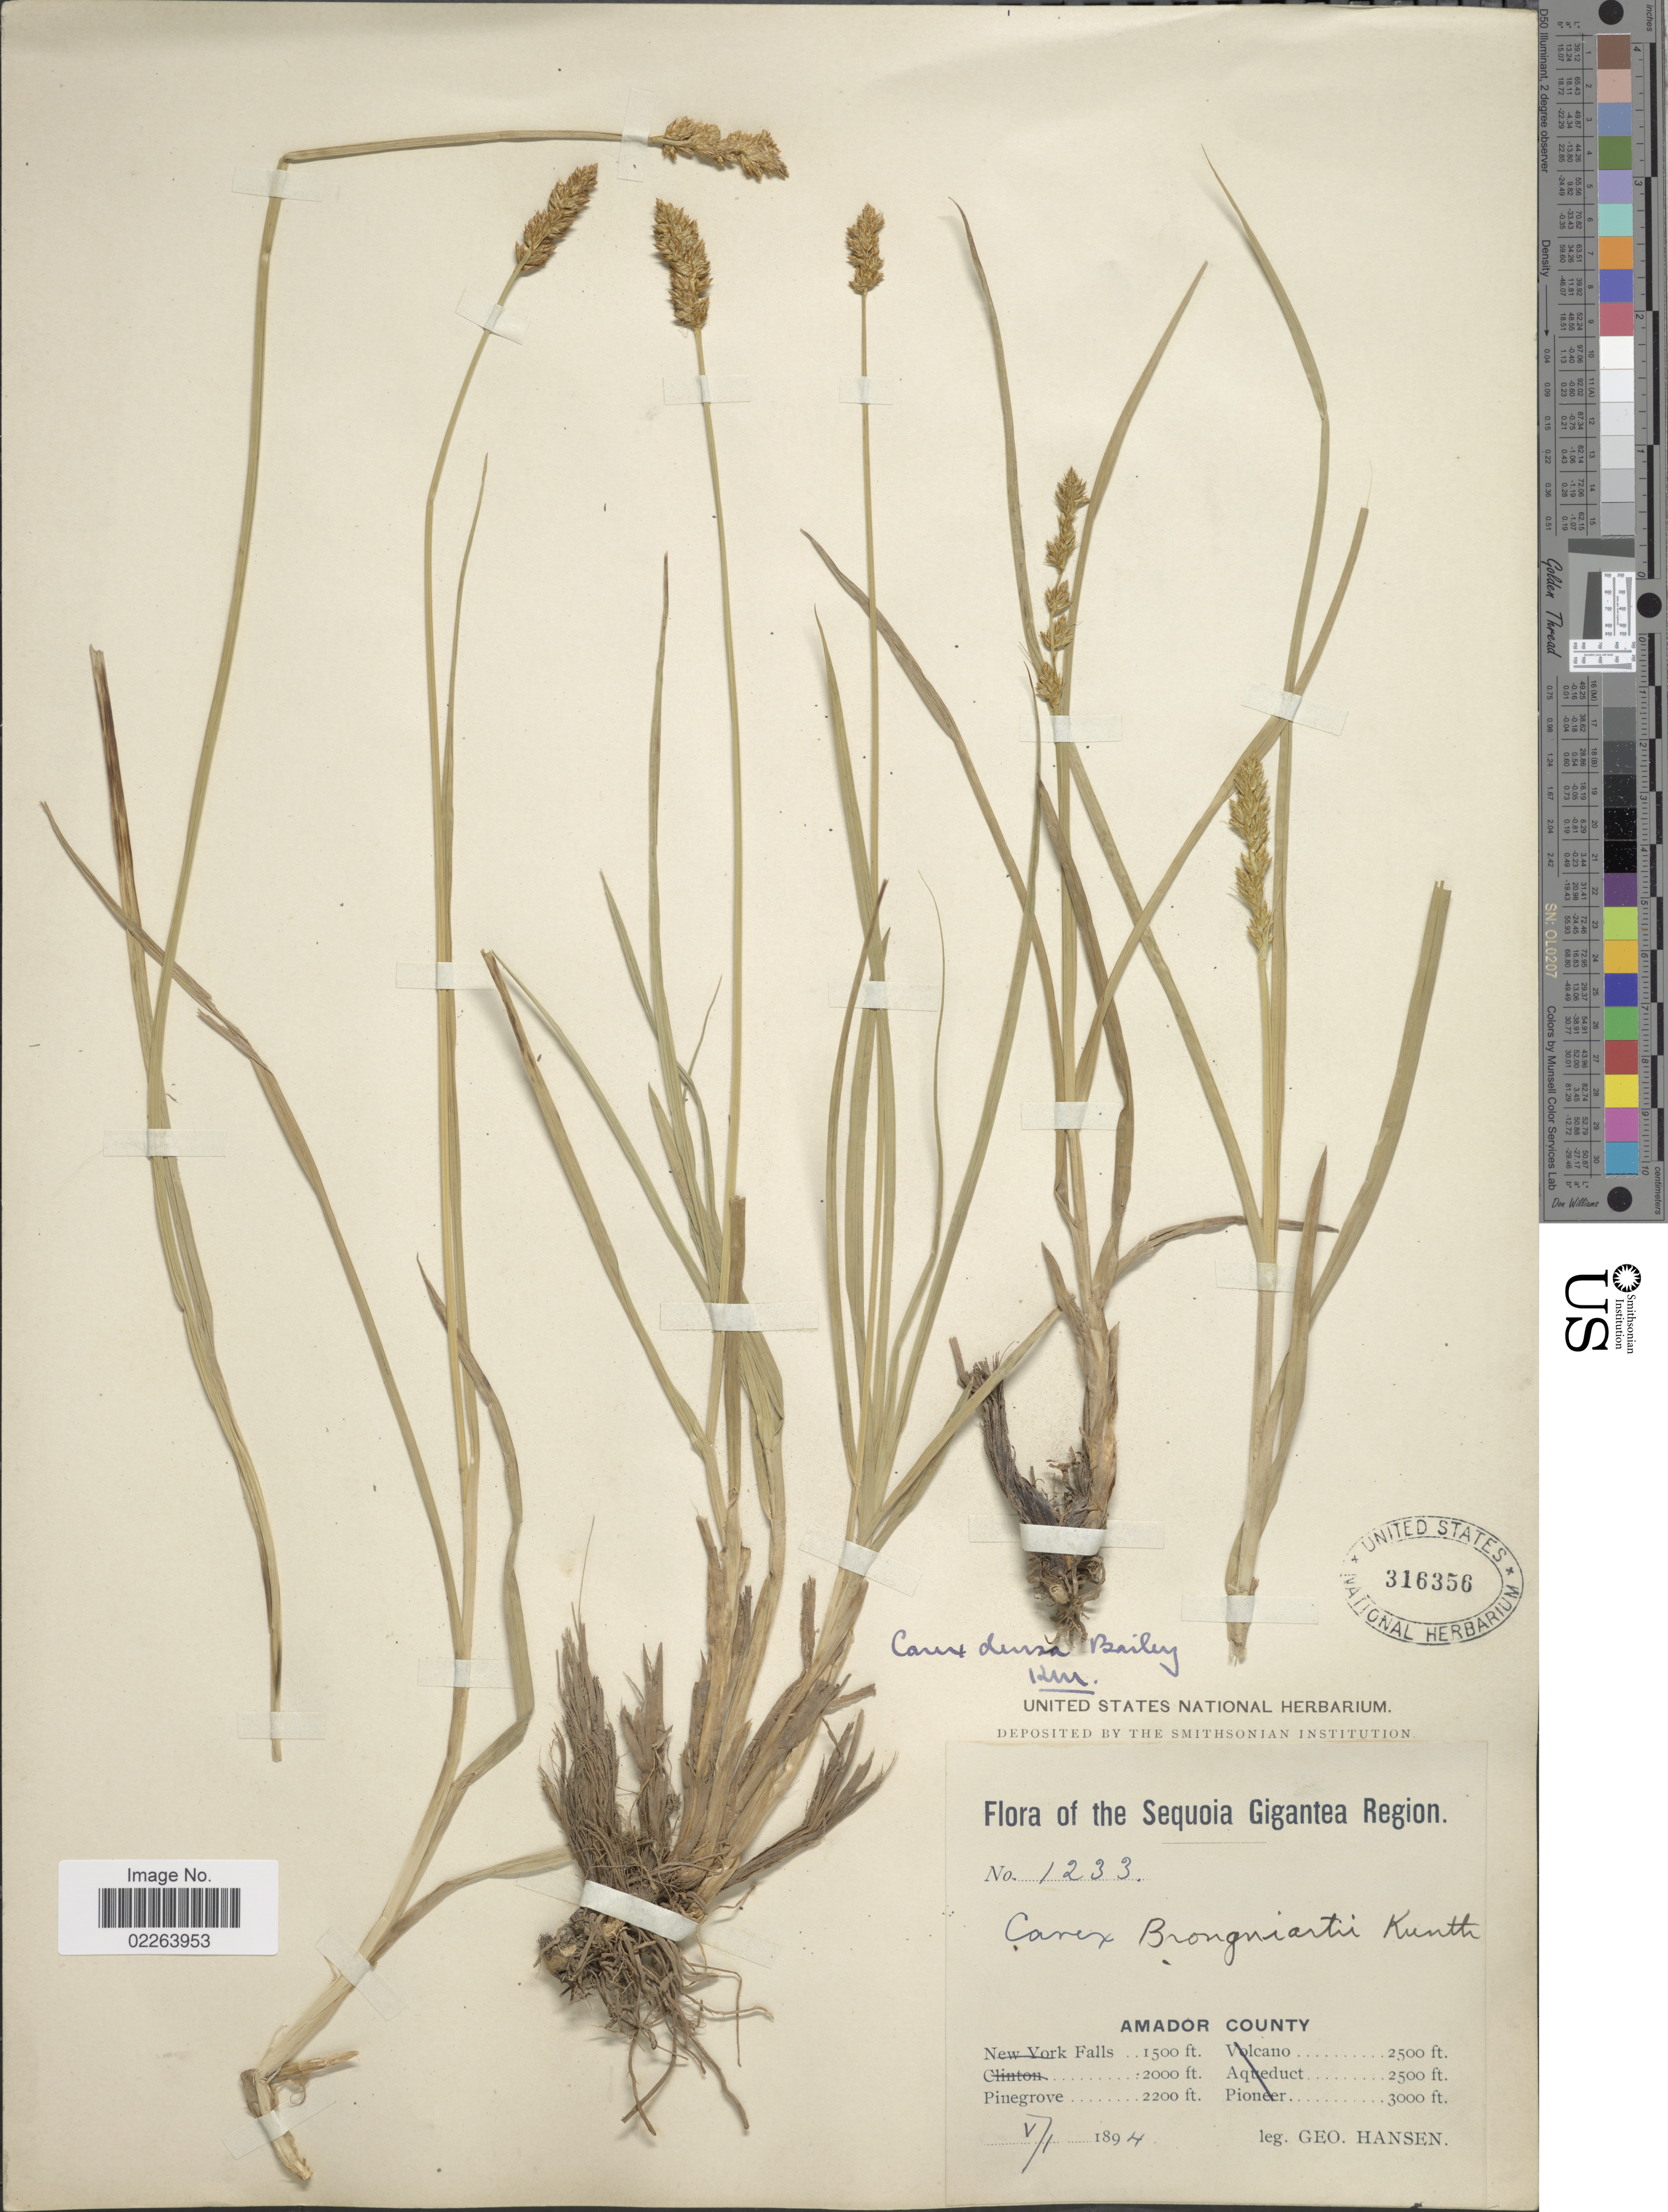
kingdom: Plantae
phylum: Tracheophyta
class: Liliopsida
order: Poales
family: Cyperaceae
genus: Carex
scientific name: Carex densa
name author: (L.H. Bailey) L.H. Bailey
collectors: G. Hansen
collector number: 1233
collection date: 1894-05-01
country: United States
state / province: California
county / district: Amador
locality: The Sequoia Gigantea Region, Amador County, Pinegrove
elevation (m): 671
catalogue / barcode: US 316356